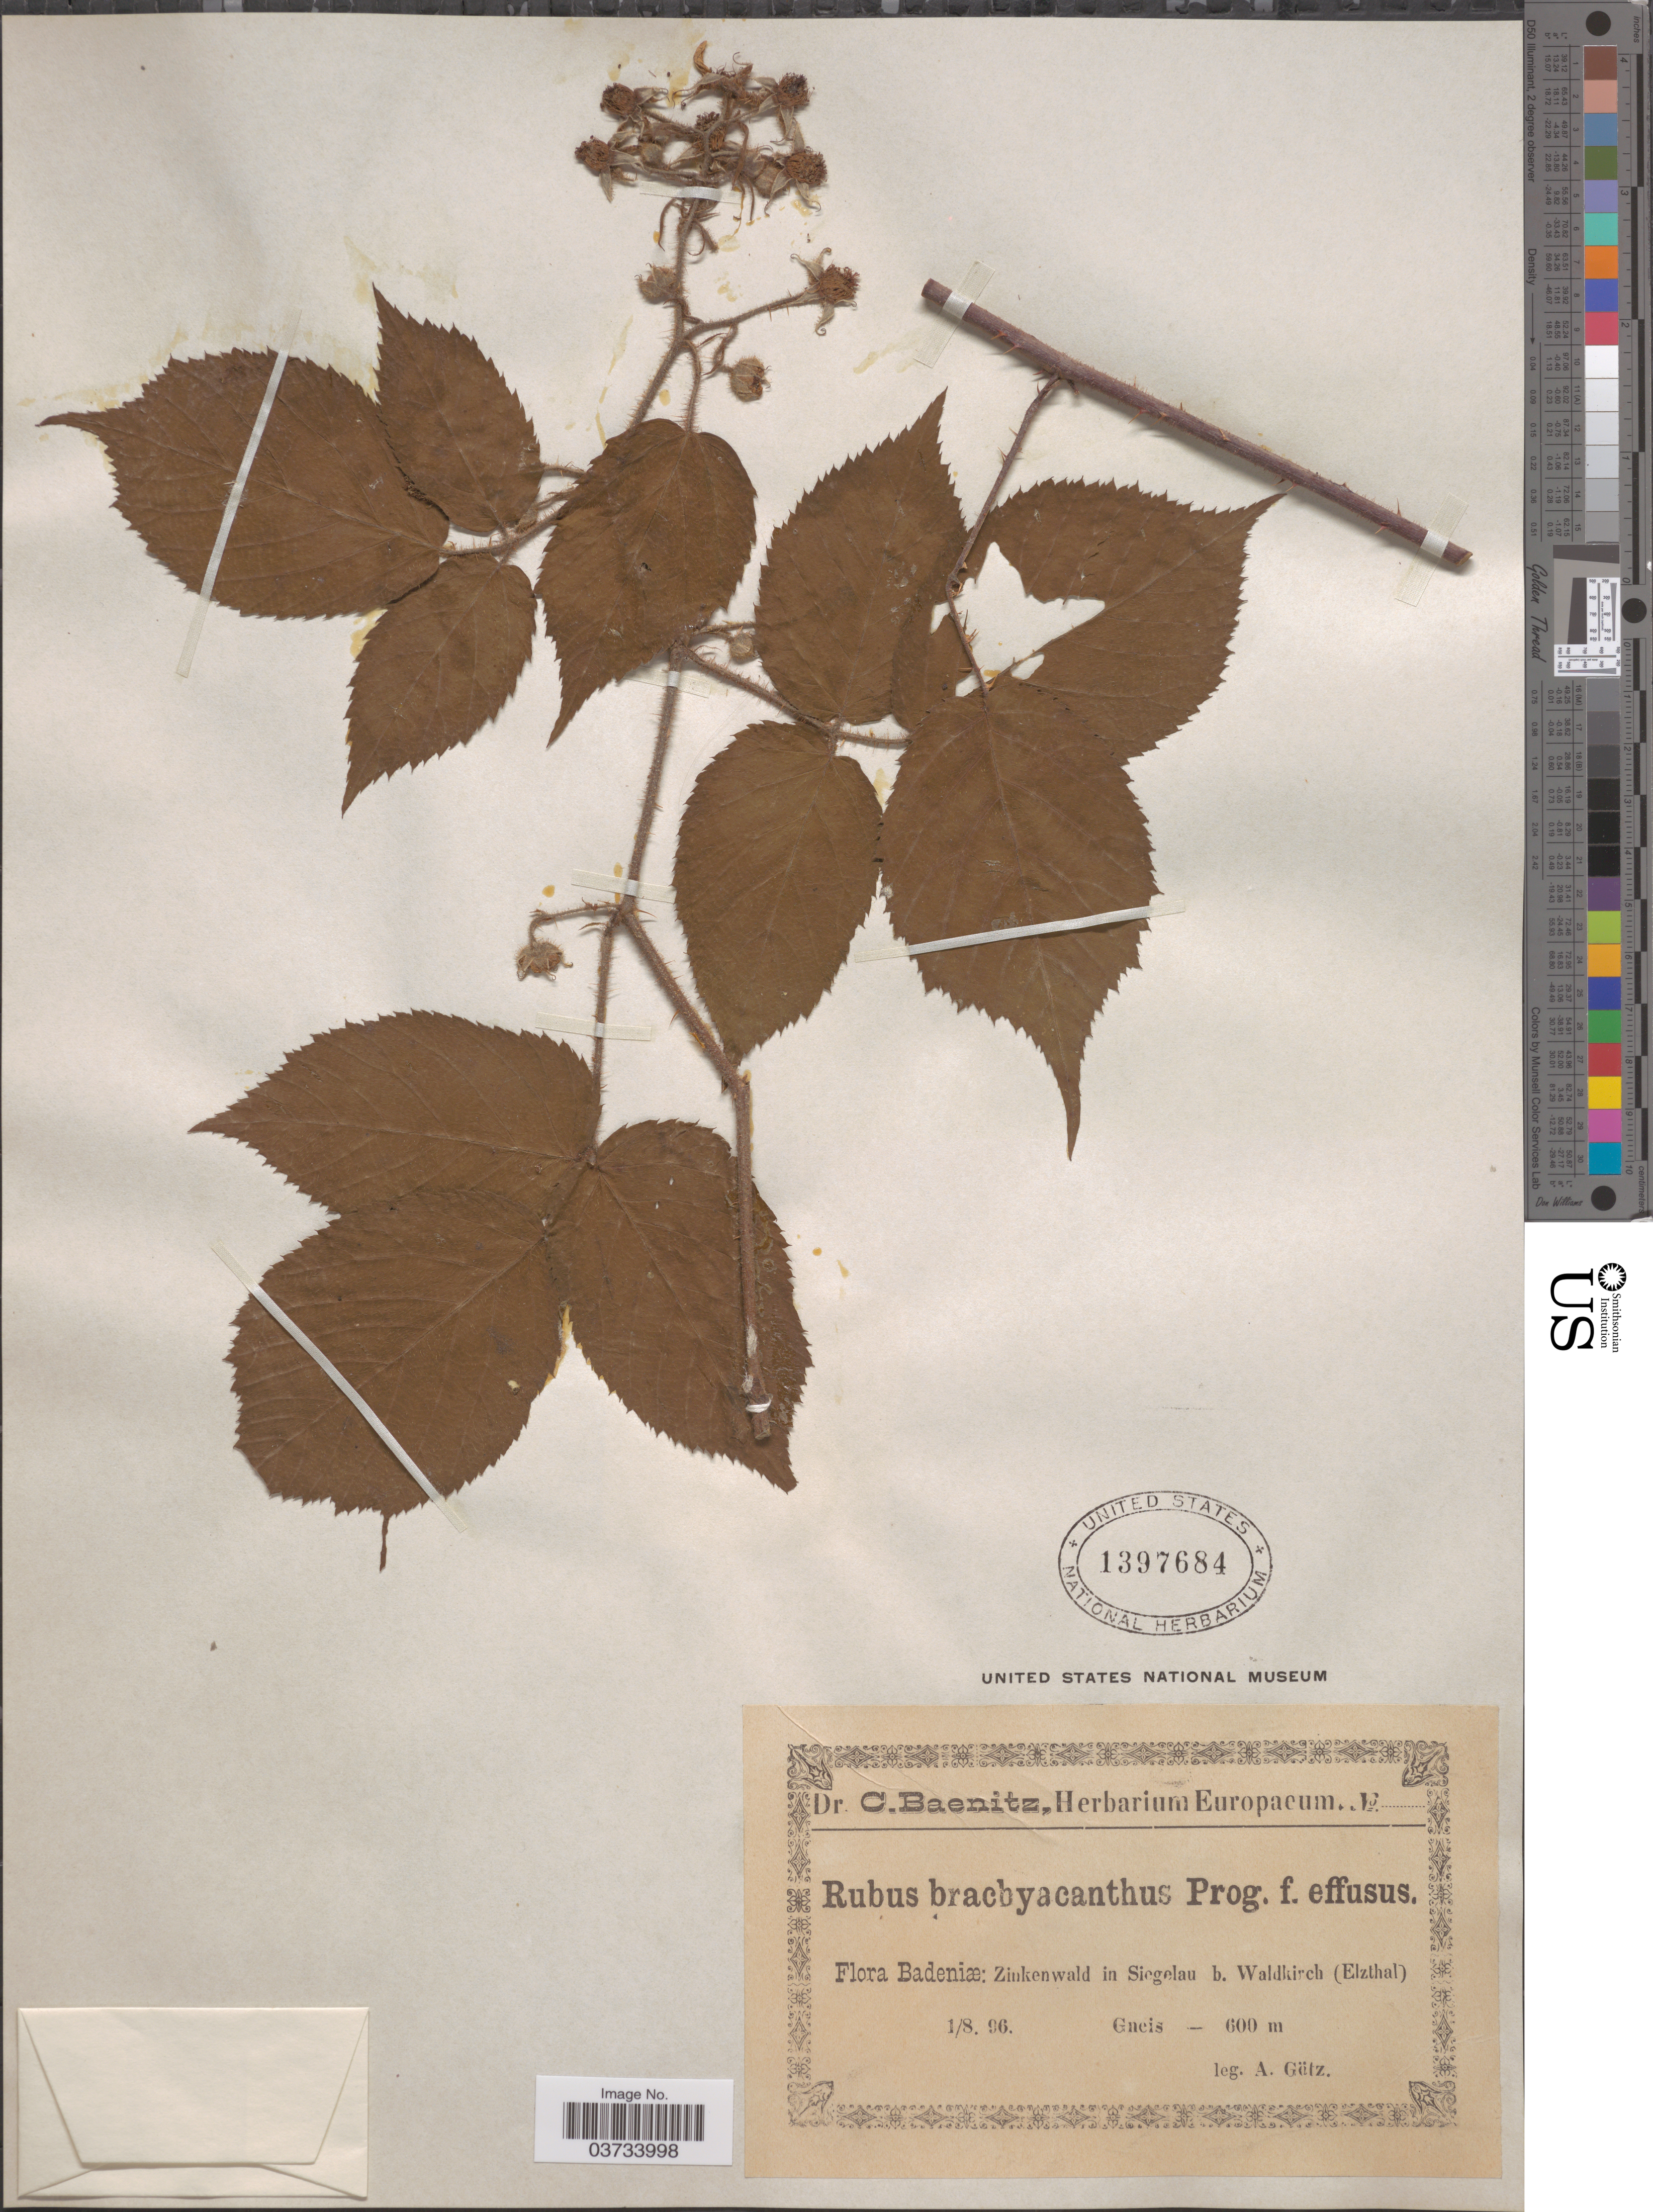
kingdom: Plantae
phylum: Tracheophyta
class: Magnoliopsida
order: Rosales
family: Rosaceae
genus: Rubus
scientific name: Rubus brachyacanthus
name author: Progel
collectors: A. Götz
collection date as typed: Transcribed d/m/y: 1/8/96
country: Germany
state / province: Baden-Württemberg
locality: Badeniæ: Zinkenwald in Siegelau b. Waldkirch (Elzthal).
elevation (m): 600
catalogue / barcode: US 1397684